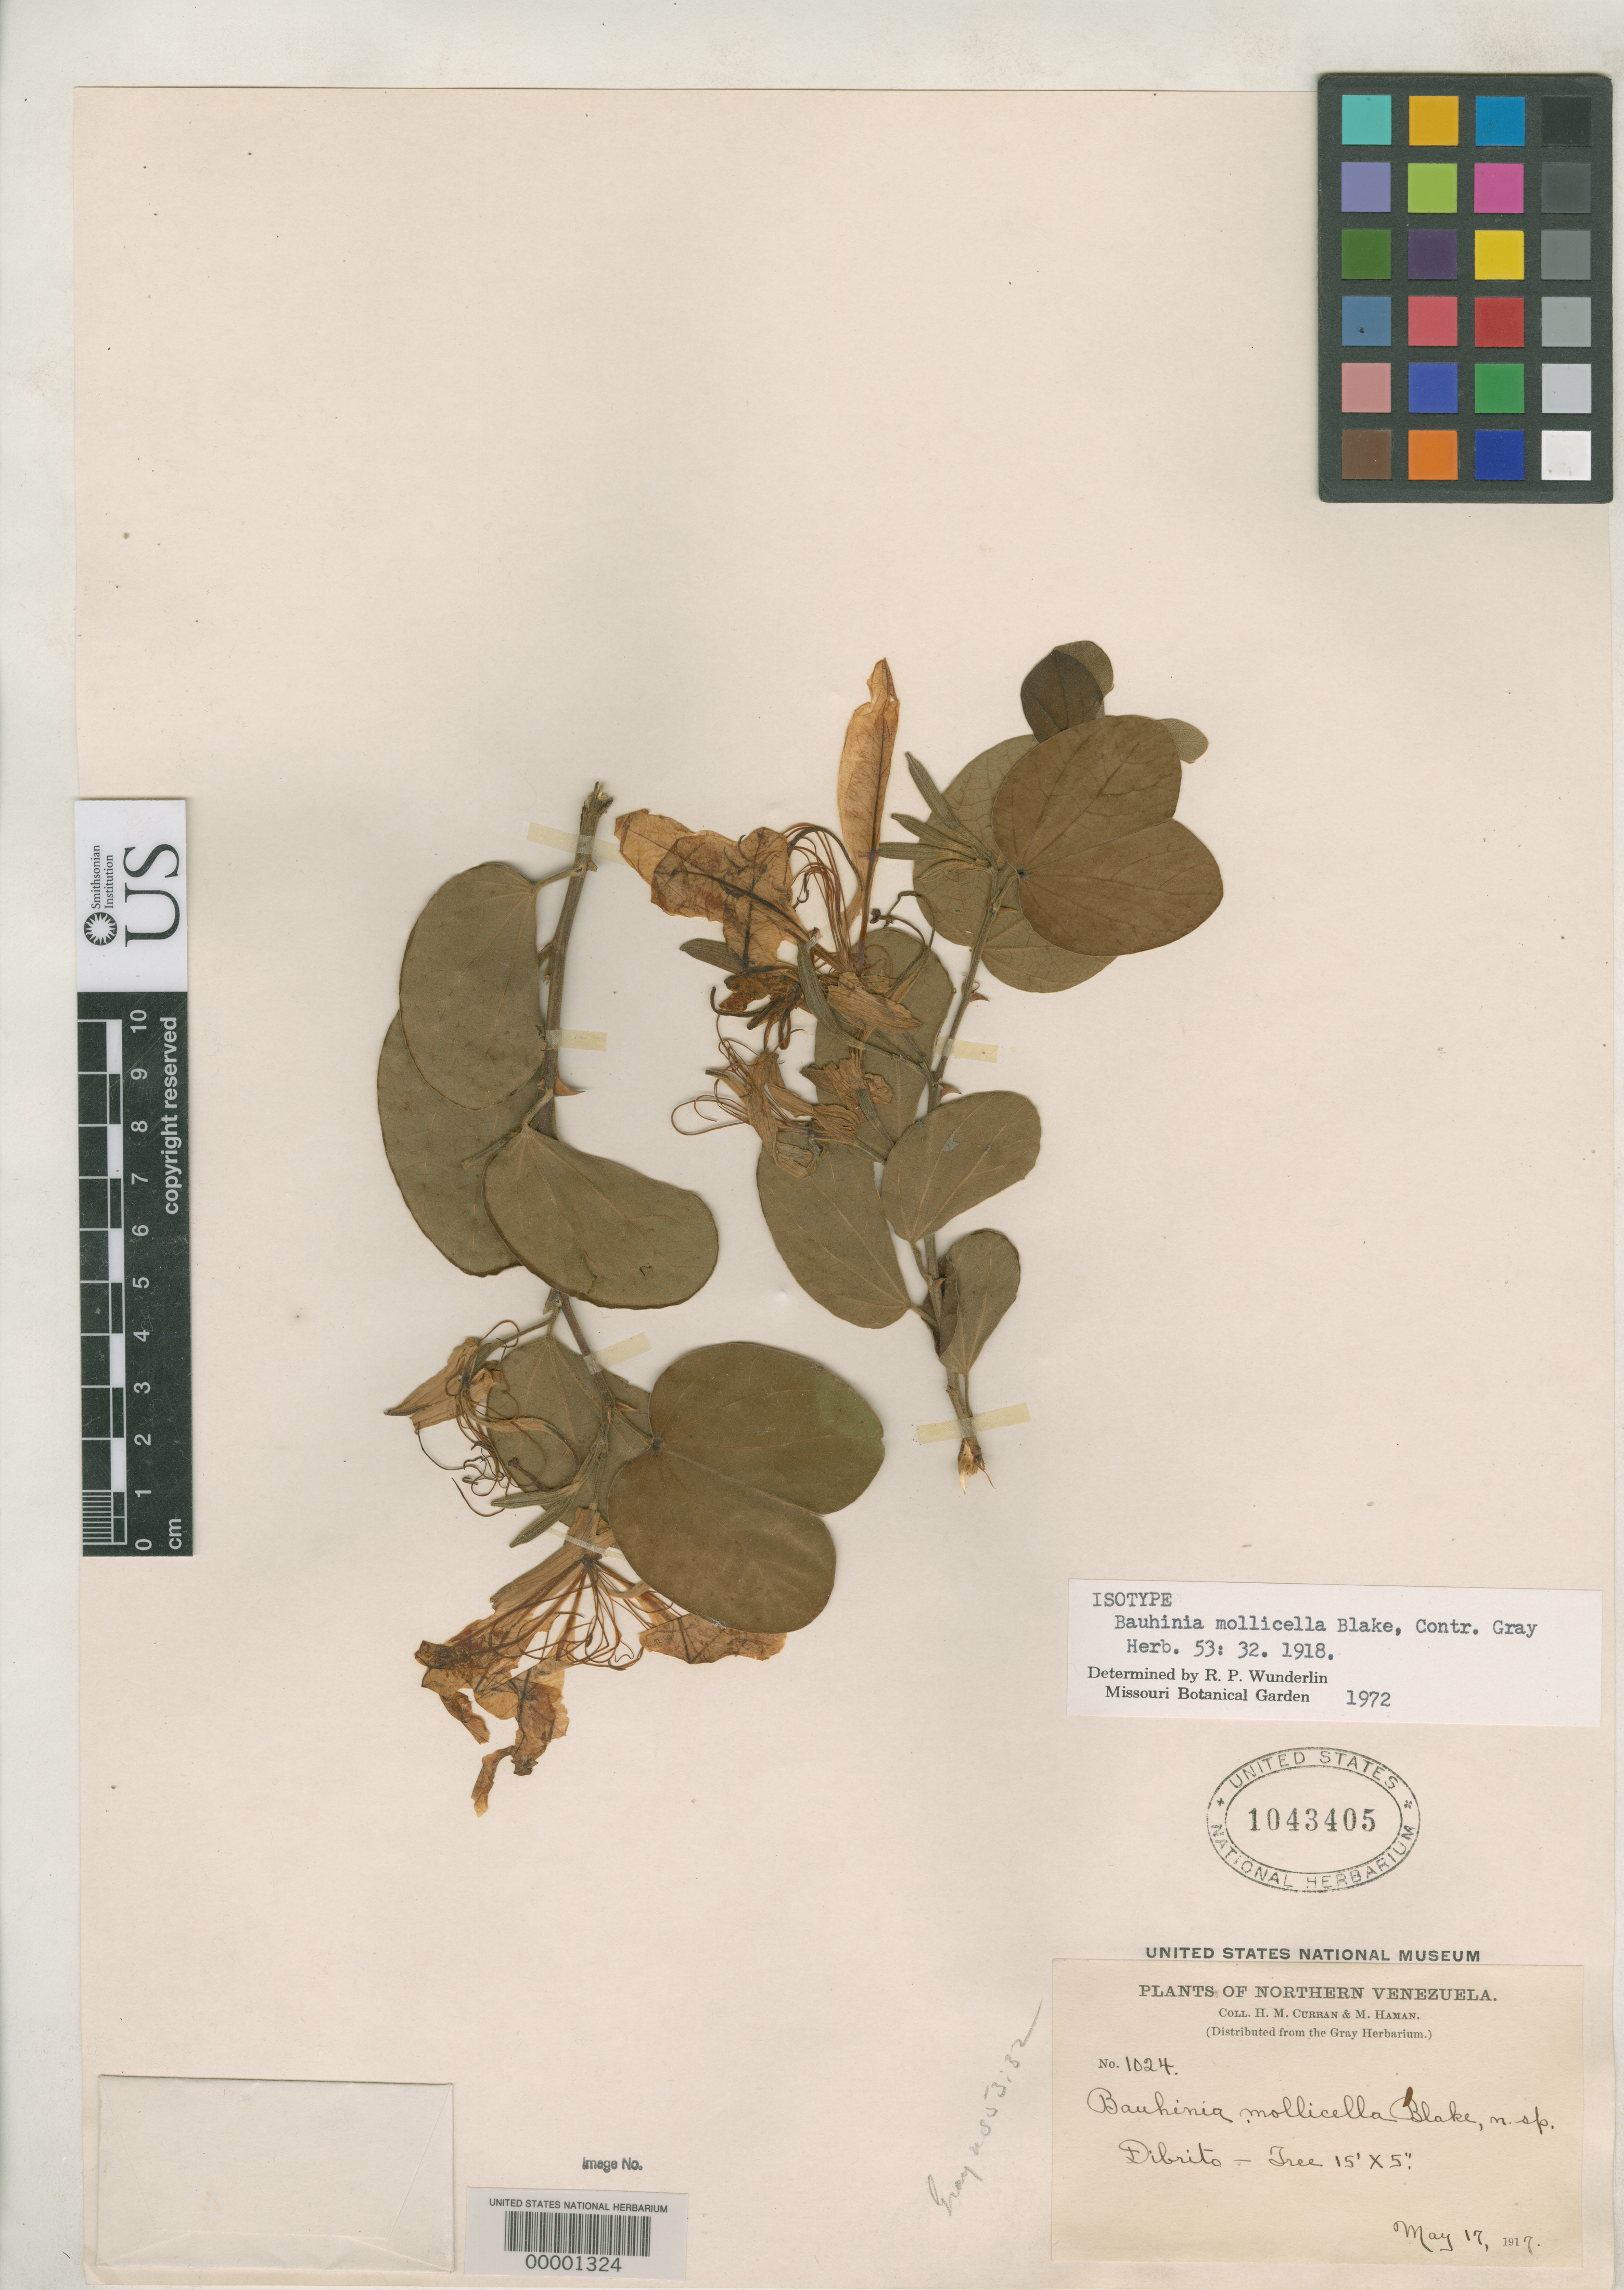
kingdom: Plantae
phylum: Tracheophyta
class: Magnoliopsida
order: Fabales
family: Fabaceae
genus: Bauhinia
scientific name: Bauhinia mollicella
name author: S.F. Blake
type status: Isotype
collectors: H. M. Curran & M. Haman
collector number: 1024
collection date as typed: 17 May 1917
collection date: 1917-05-17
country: Venezuela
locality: Las Cumbres.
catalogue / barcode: US 1043405